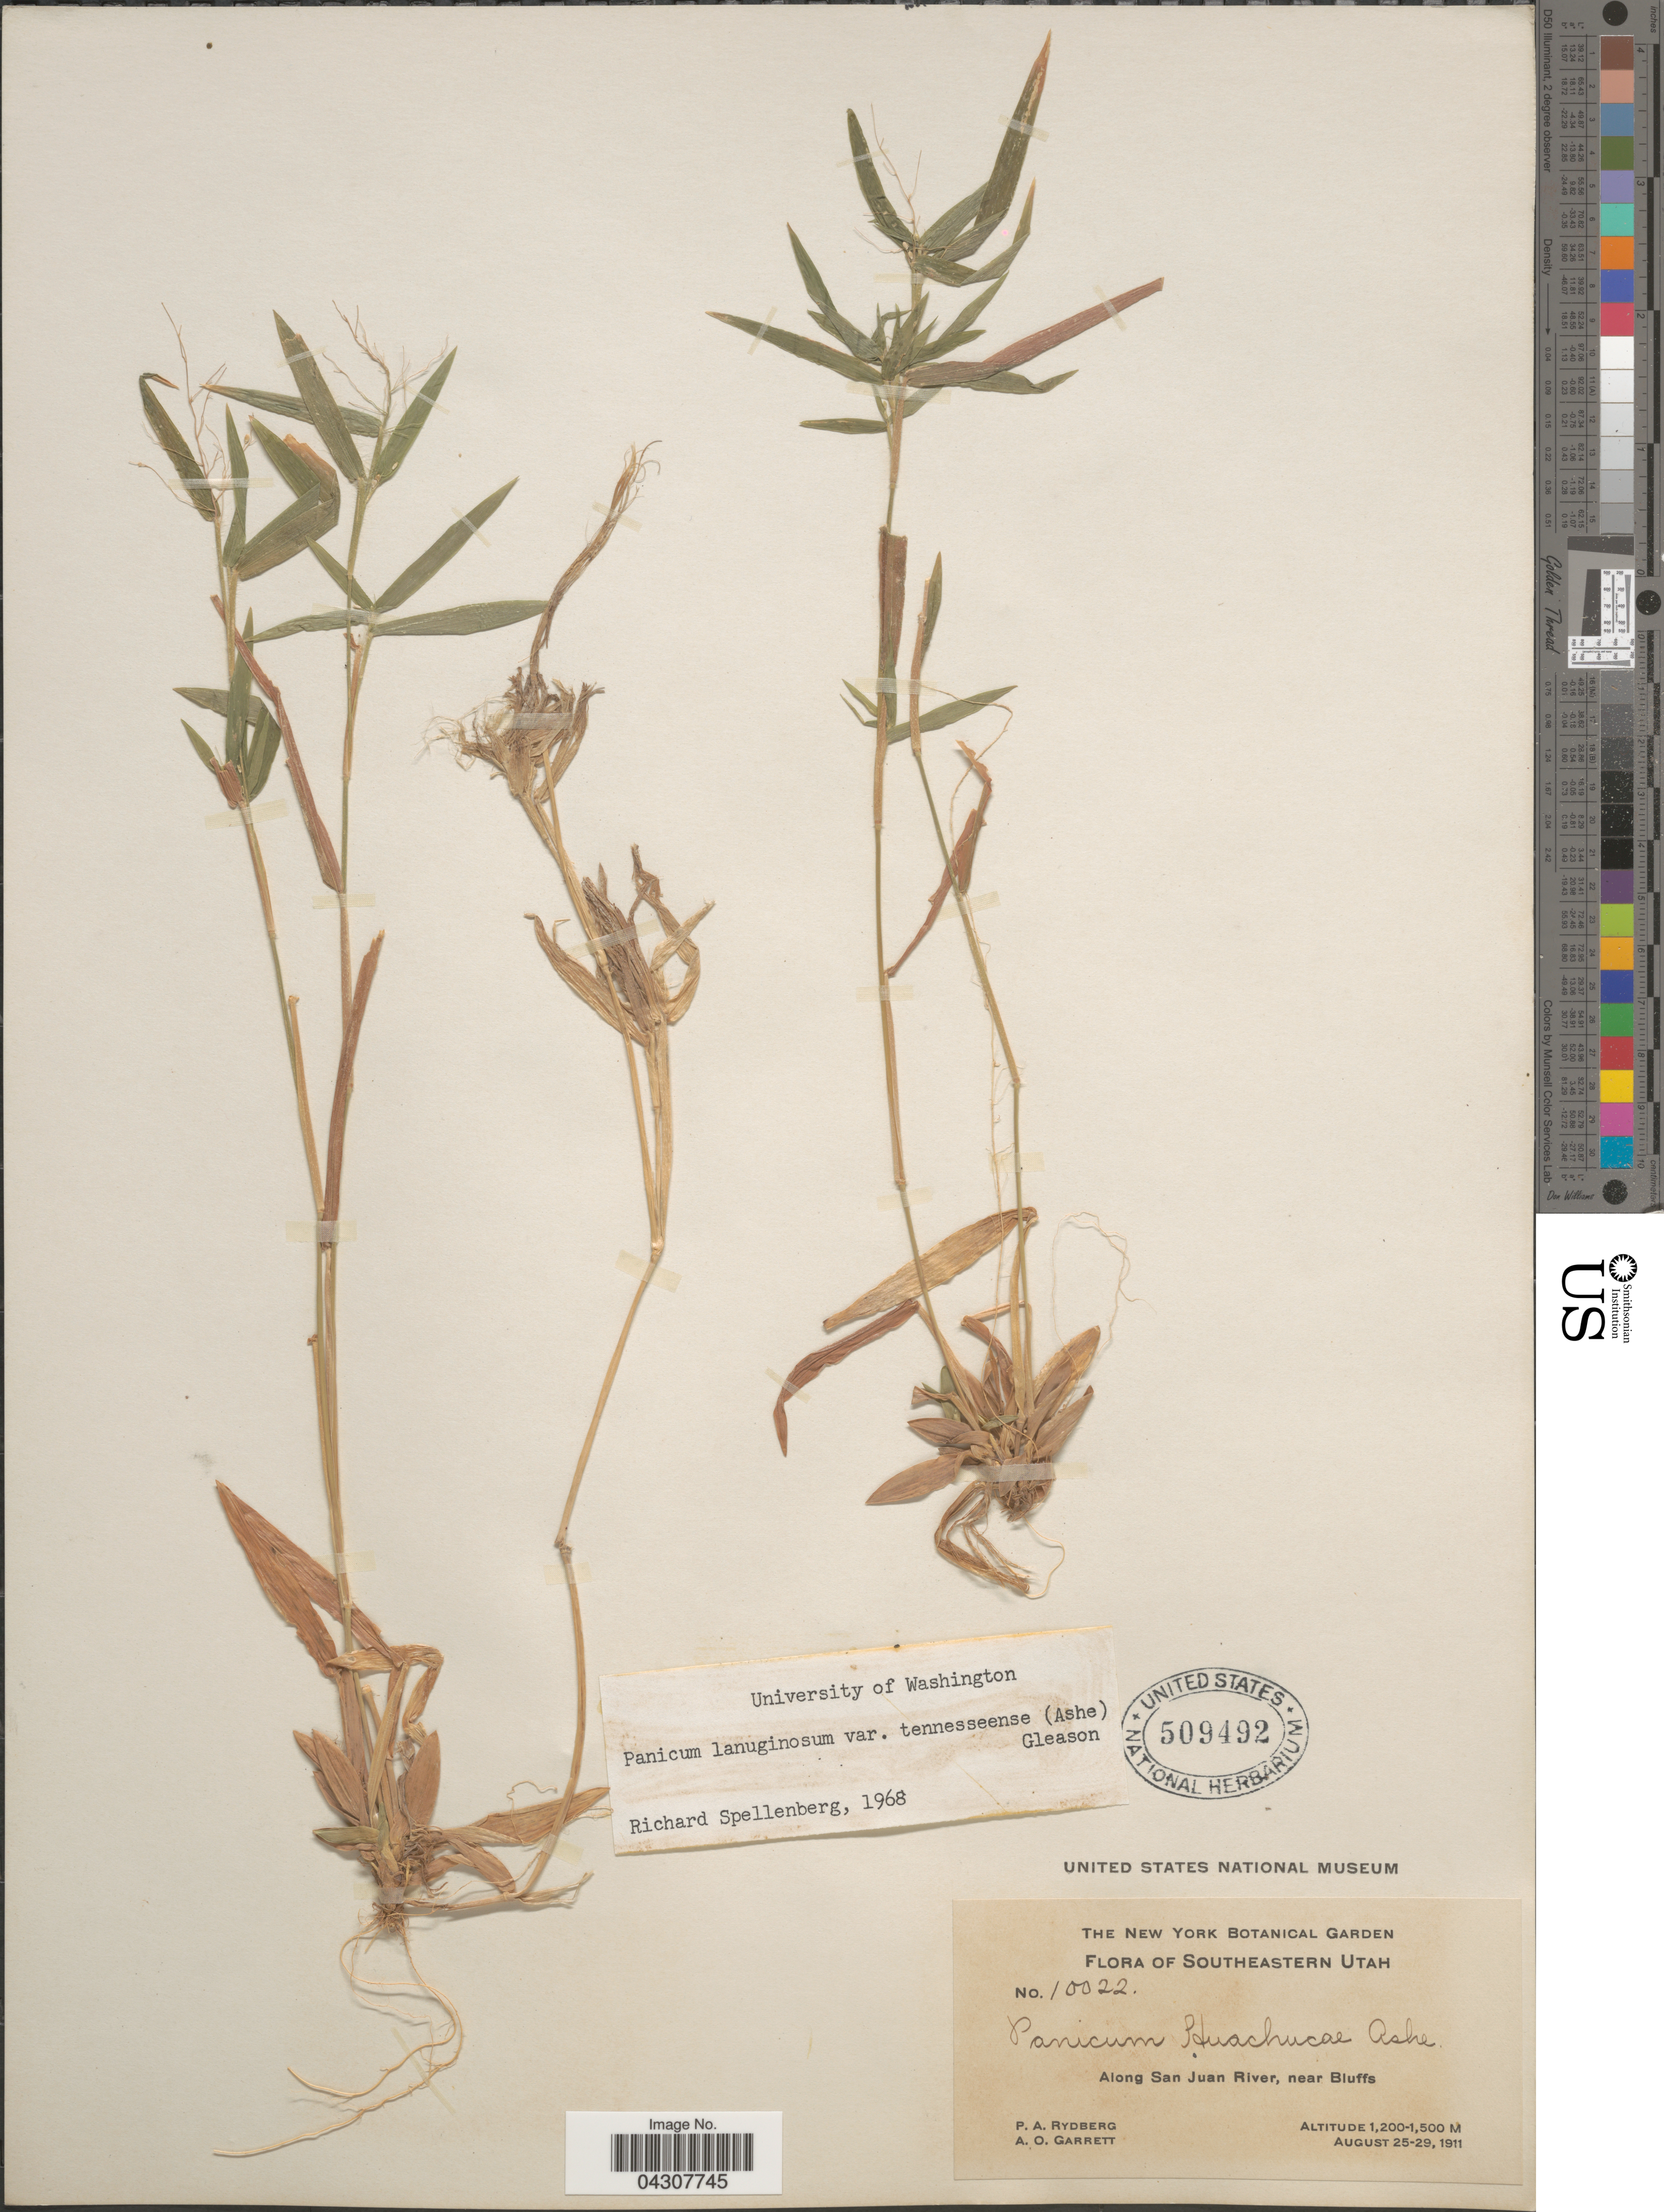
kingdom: Plantae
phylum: Tracheophyta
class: Liliopsida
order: Poales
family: Poaceae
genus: Dichanthelium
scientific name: Dichanthelium acuminatum var. acuminatum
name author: (Sw.) Gould & C.A. Clark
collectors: P. A. Rydberg & A. O. Garrett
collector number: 10022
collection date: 1911-08-25/1911-08-29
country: United States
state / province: Utah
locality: Southeastern Utah. Along San Juan River, near Bluffs.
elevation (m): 1200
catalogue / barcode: US 509492